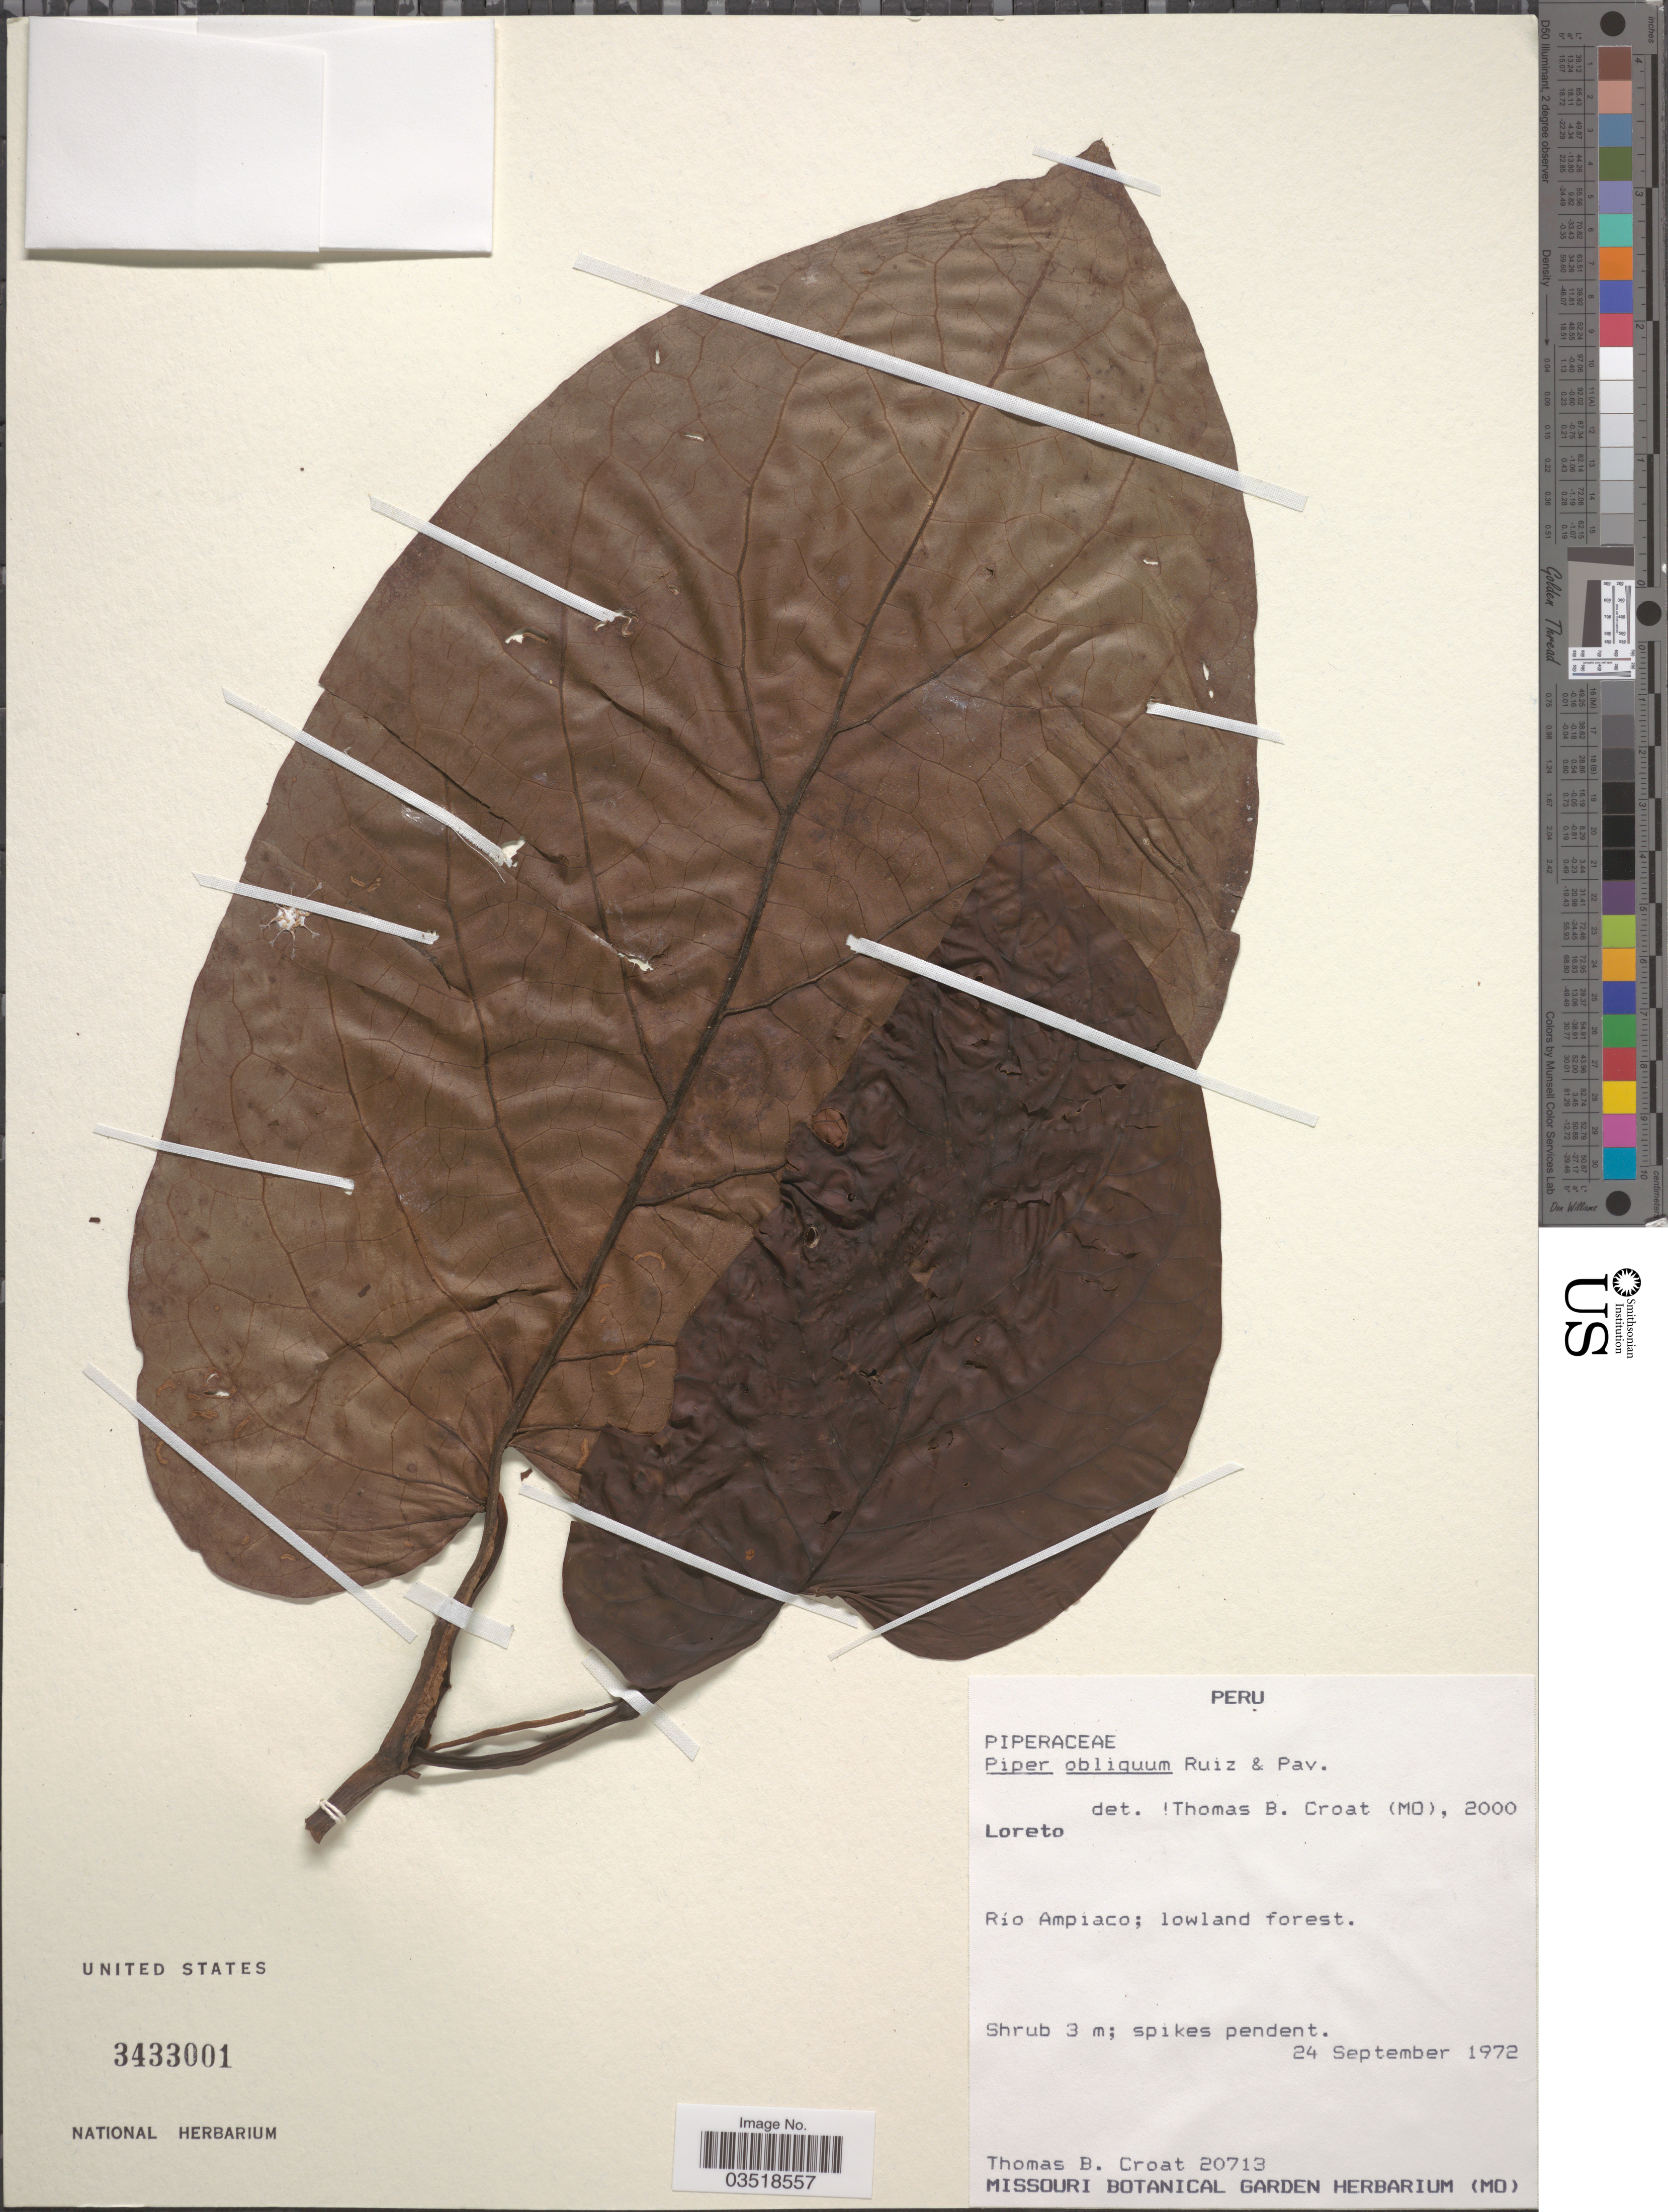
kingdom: Plantae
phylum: Tracheophyta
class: Magnoliopsida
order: Piperales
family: Piperaceae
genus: Piper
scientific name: Piper obliquum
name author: Ruiz & Pav.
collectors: T. B. Croat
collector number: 20713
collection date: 1972-09-24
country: Peru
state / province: Loreto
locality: Rio Ampiaco: lowland forest.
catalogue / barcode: US 3433001